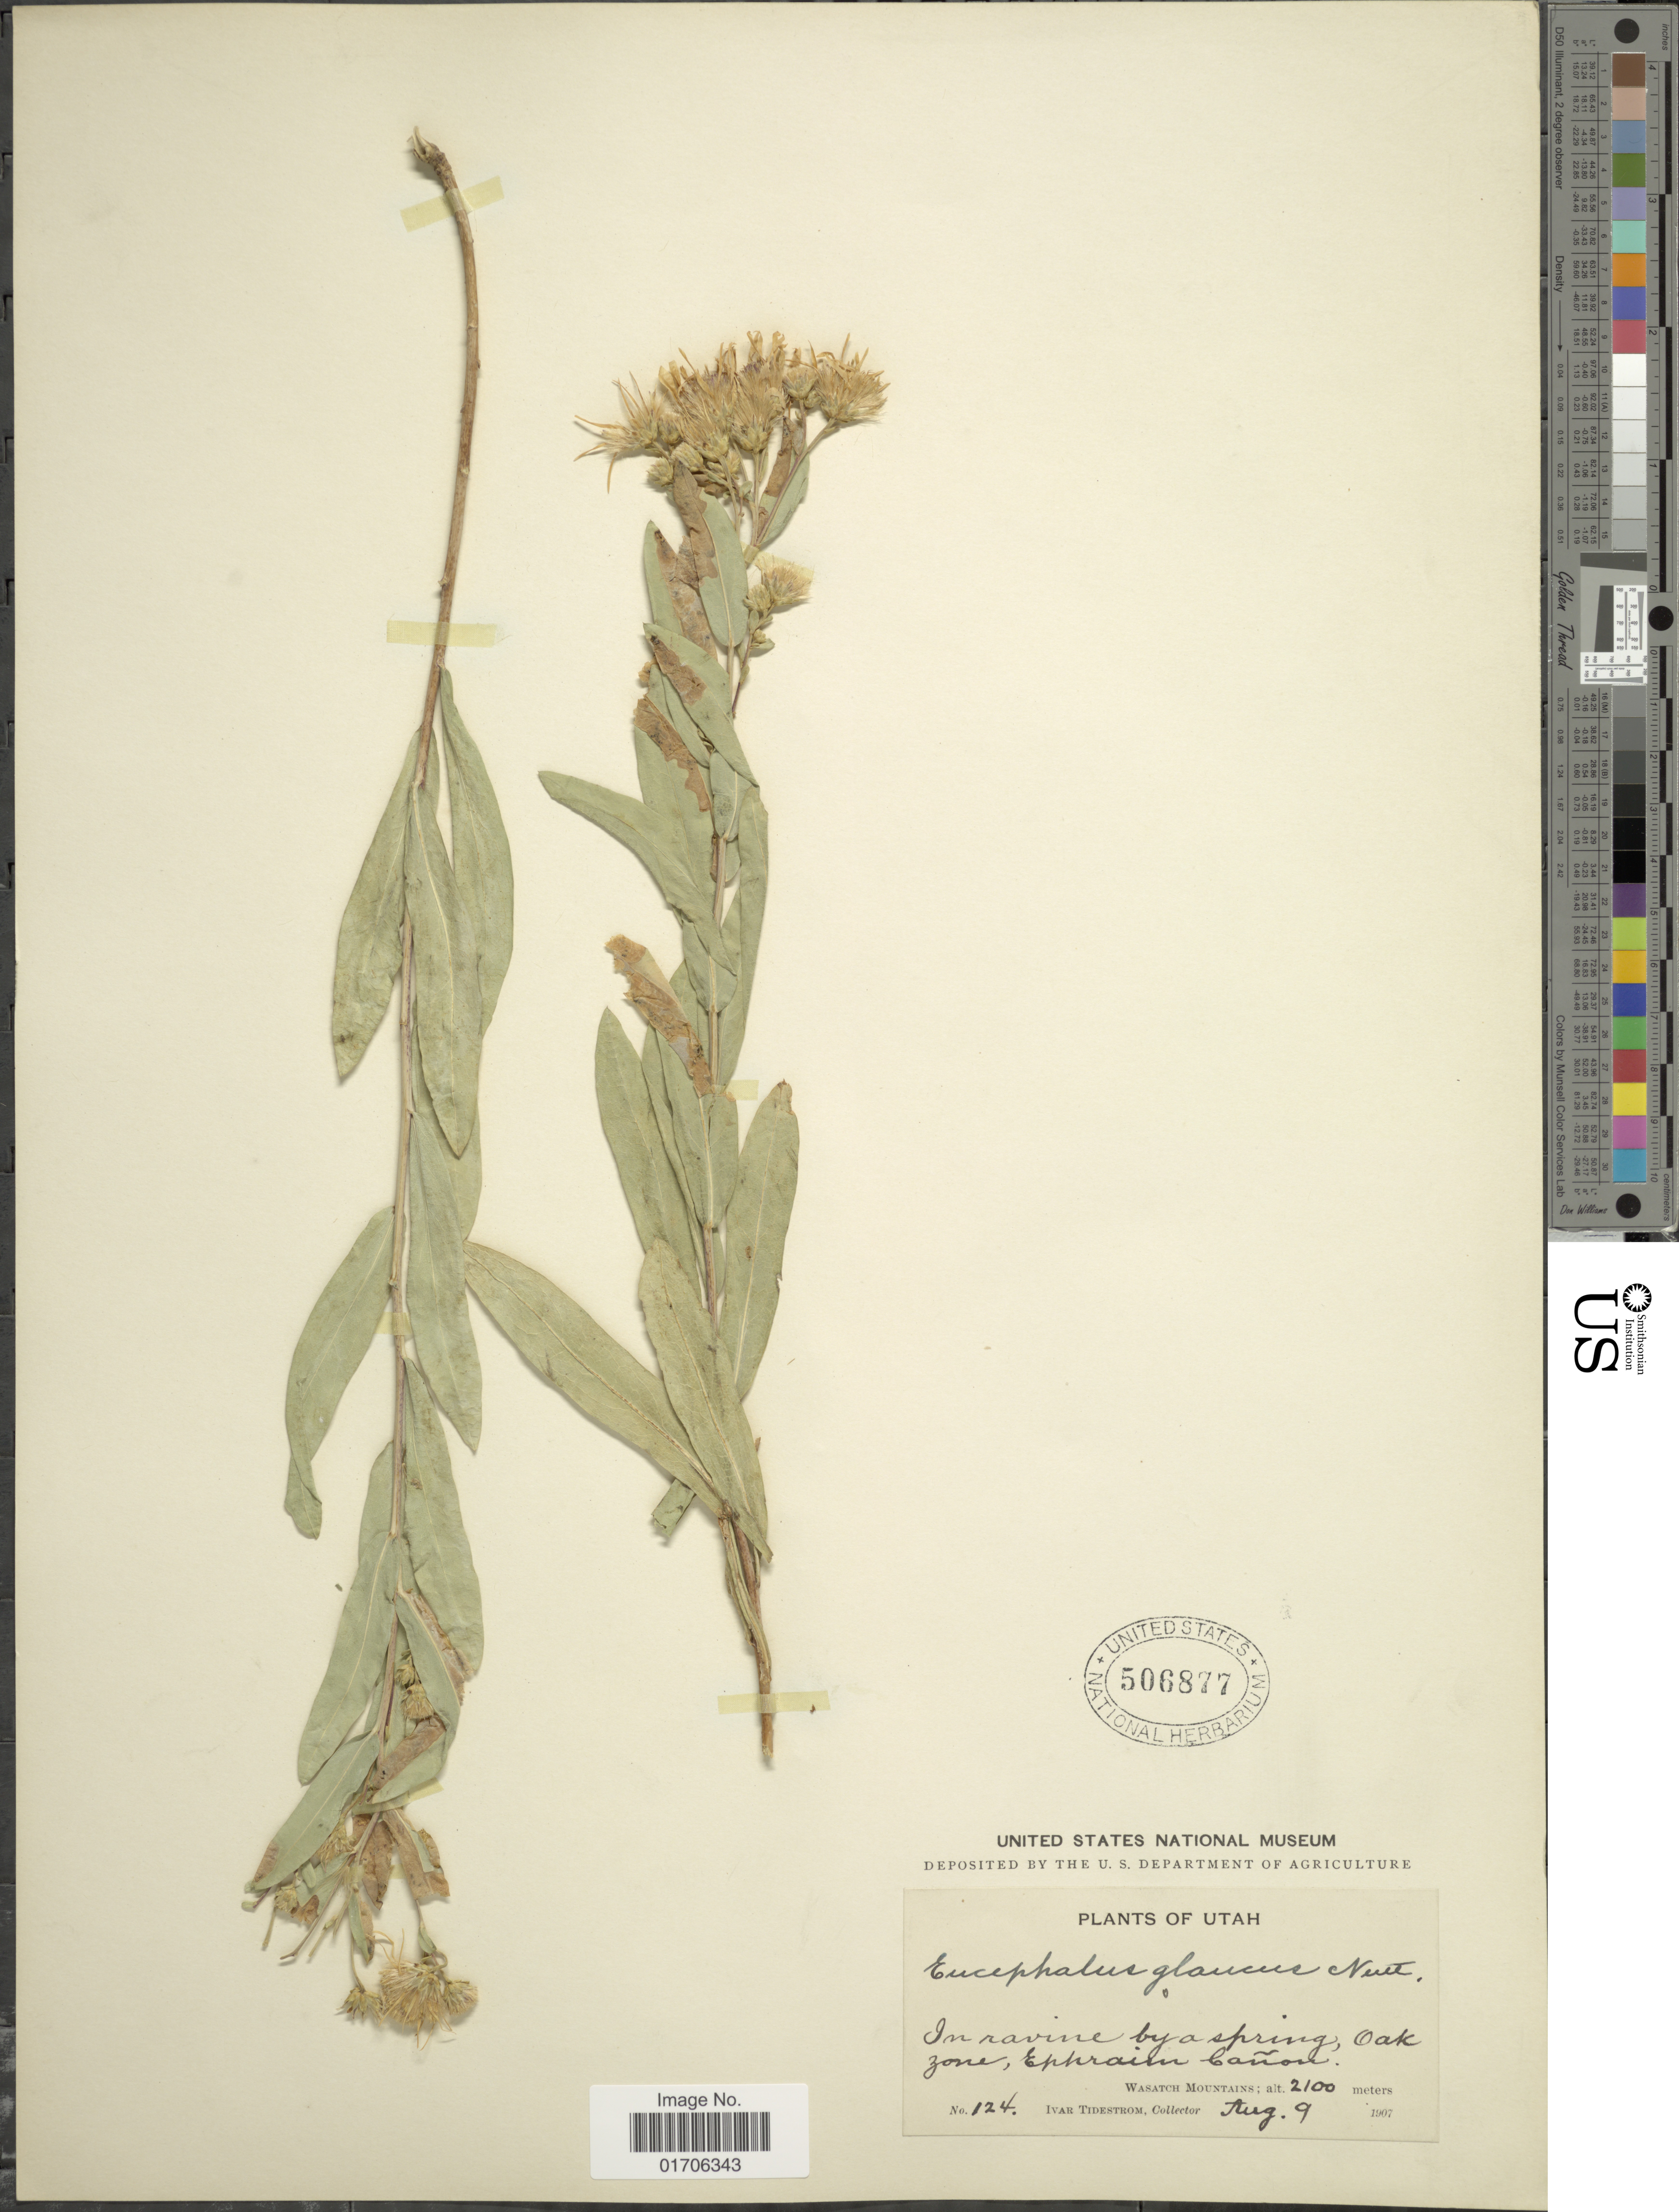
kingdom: Plantae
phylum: Tracheophyta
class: Magnoliopsida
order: Asterales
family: Asteraceae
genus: Eurybia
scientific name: Eurybia glauca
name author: (Nutt.) G.L. Nesom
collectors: I. F. Tidestrom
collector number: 124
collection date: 1907-08-09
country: United States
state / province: Utah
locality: Utah. In ravine by a spring, Oak zone, Ephraim Cañon. Wasatch Mountains.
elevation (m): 2100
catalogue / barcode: US 506877